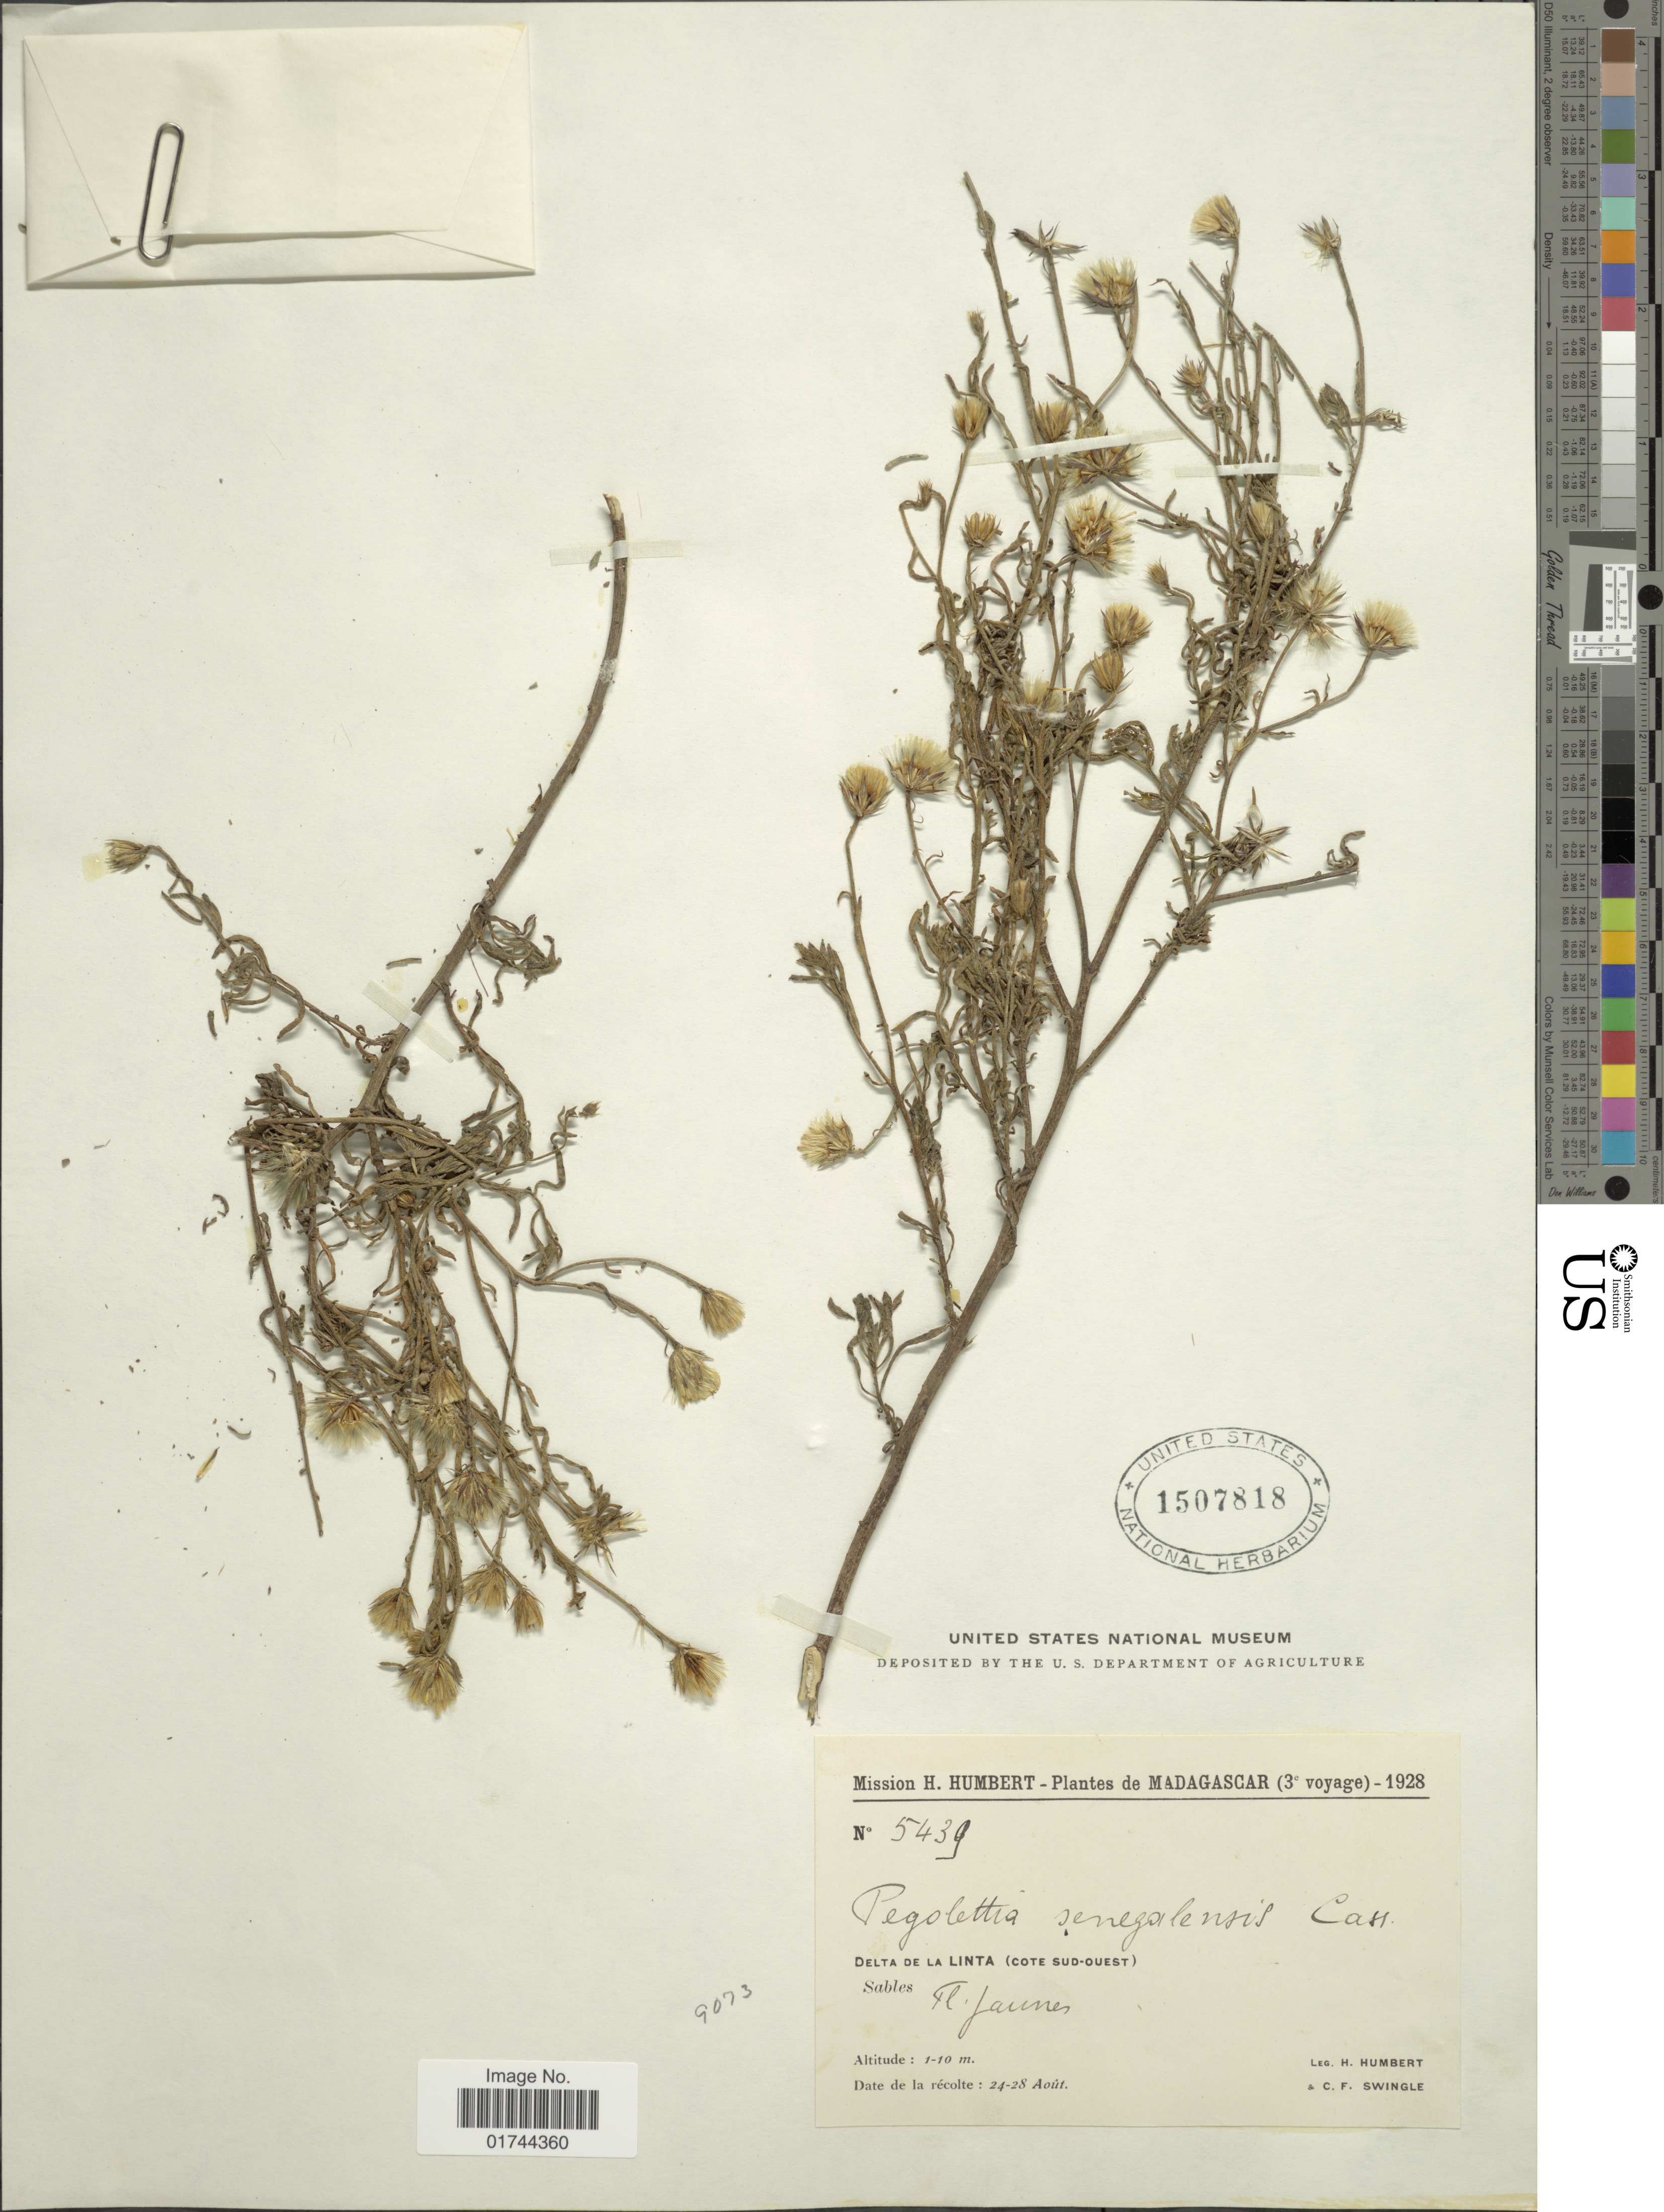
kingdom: Plantae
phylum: Tracheophyta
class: Magnoliopsida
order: Asterales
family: Asteraceae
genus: Pegolettia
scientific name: Pegolettia senegalensis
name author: Cass.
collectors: H. Humbert & C. Swingle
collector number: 5439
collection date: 1928-08-24/1928-08-28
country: Madagascar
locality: Madagascar, Delta de La Linta (cote -Sud-Ouest)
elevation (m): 1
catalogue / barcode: US 1507818